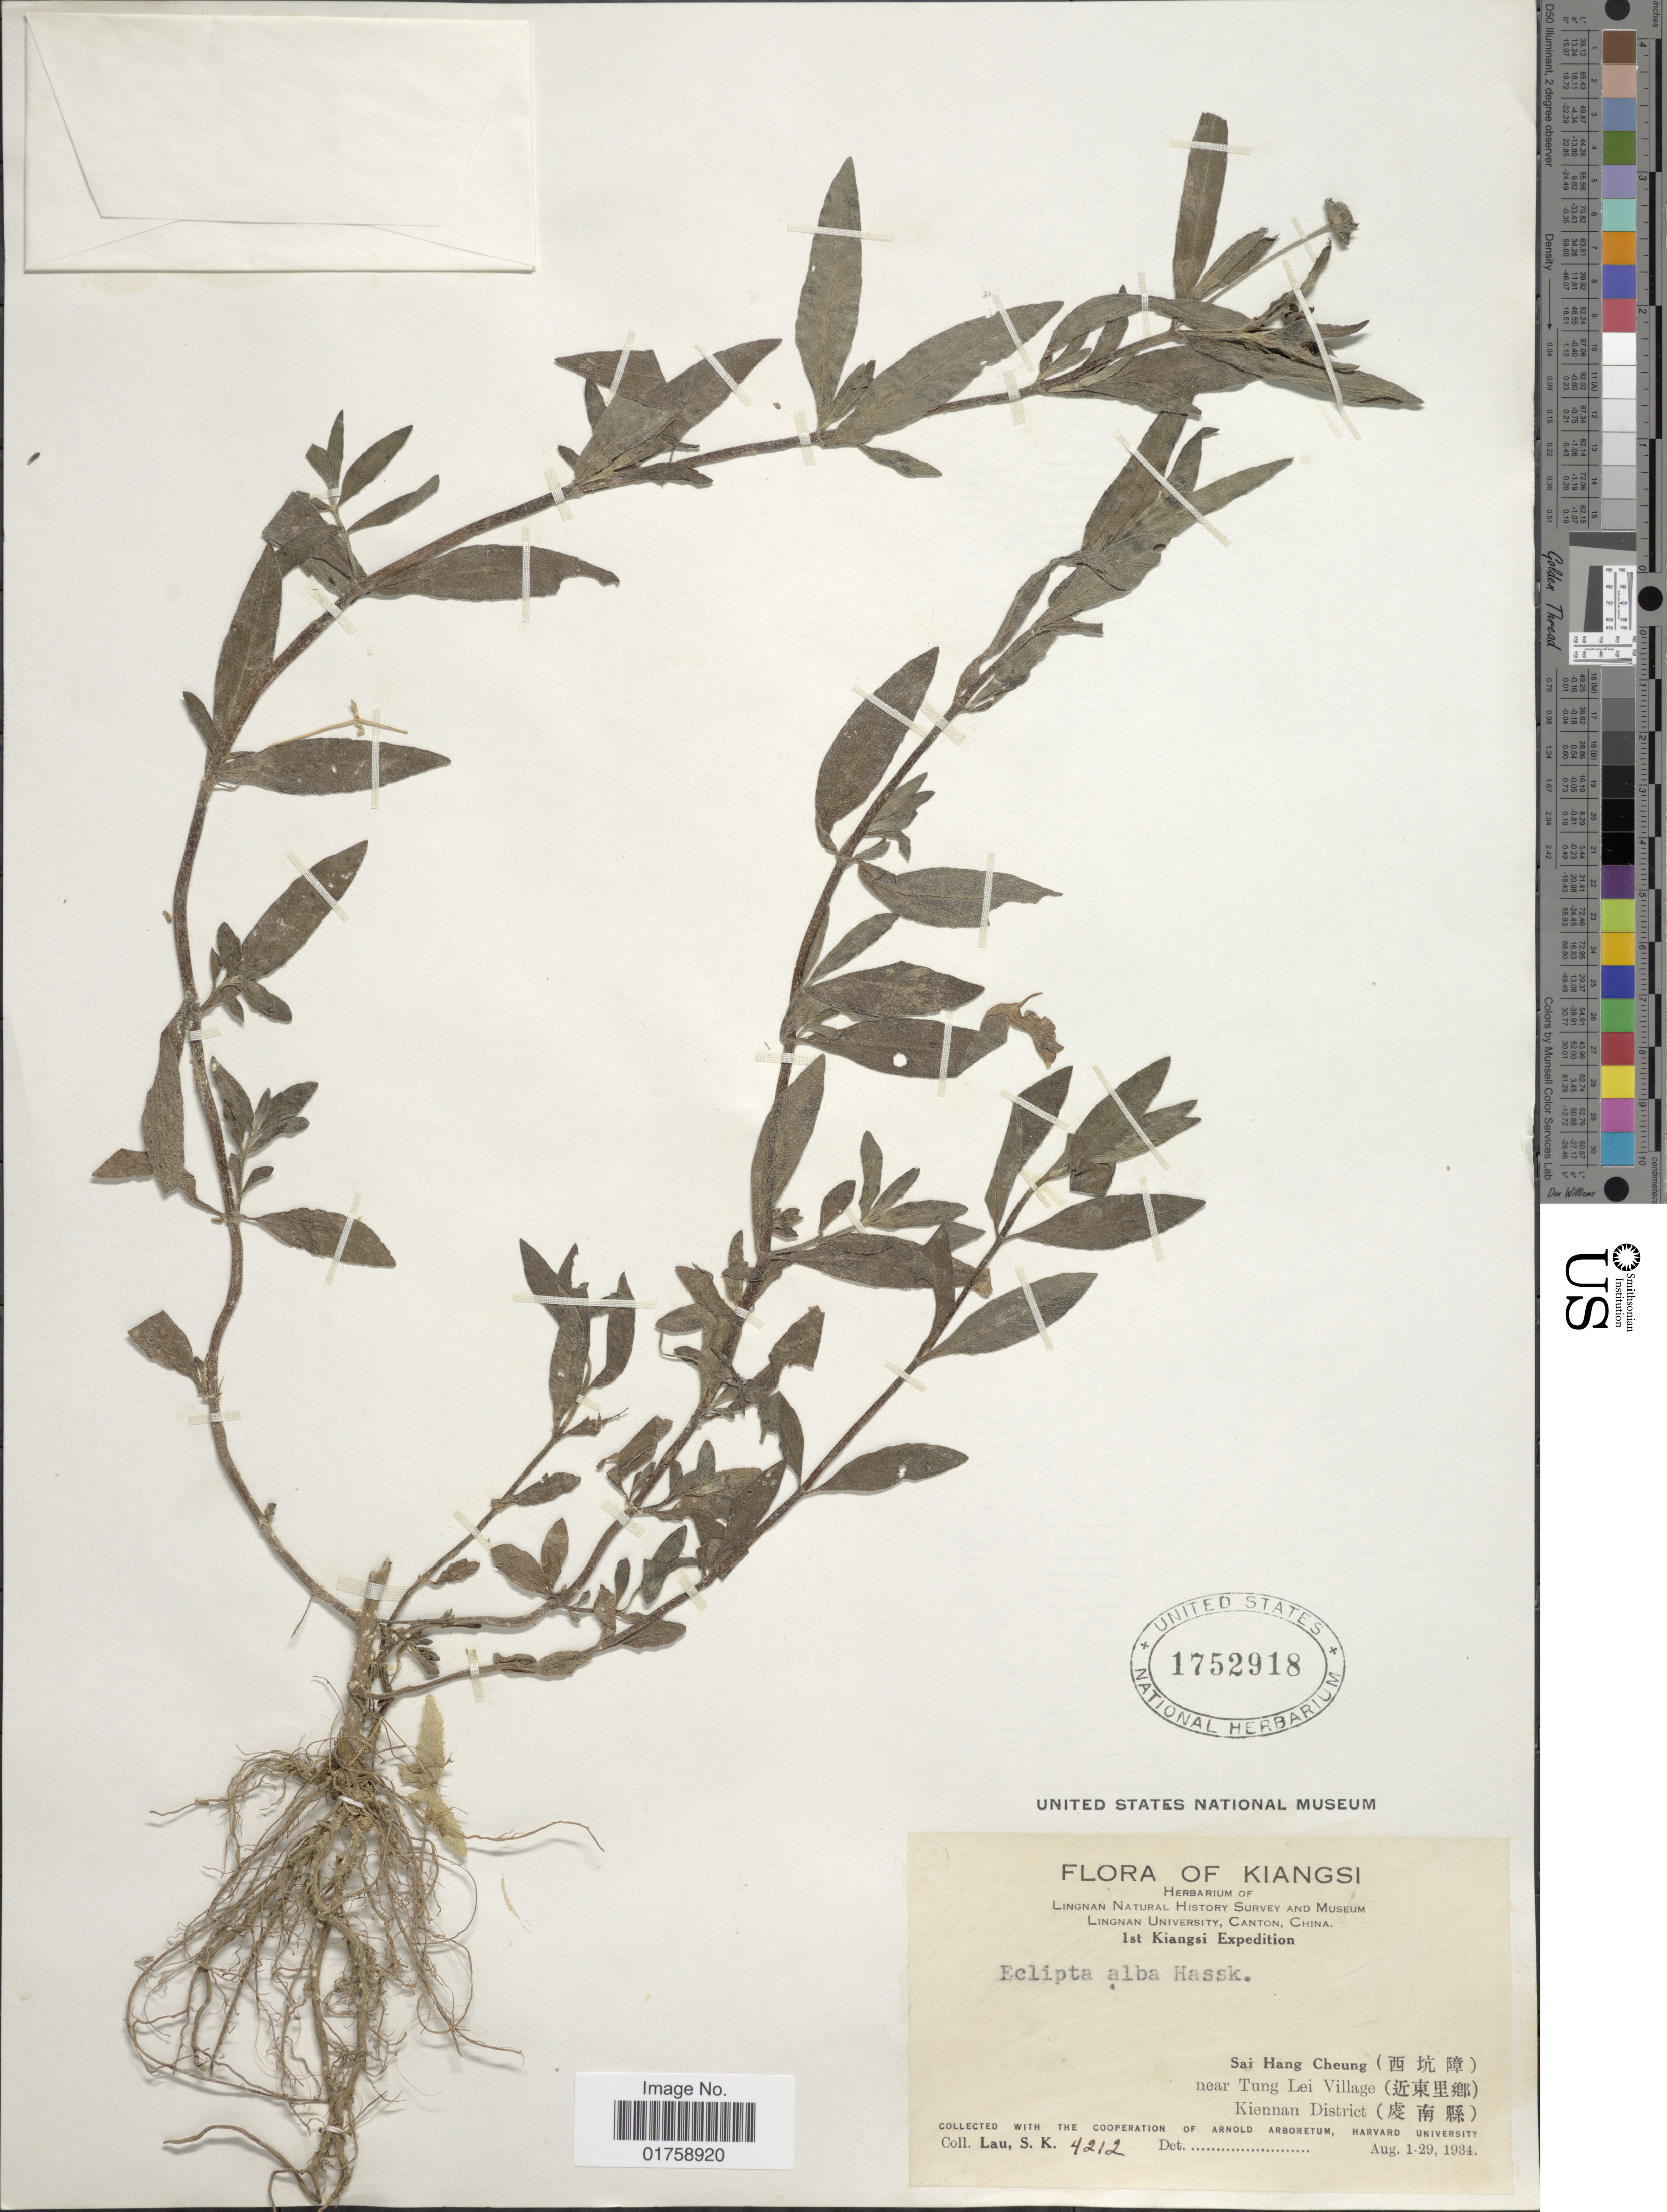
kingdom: Plantae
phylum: Tracheophyta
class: Magnoliopsida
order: Asterales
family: Asteraceae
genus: Eclipta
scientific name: Eclipta prostrata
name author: (L.) L.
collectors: S. K. Lau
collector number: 4212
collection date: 1934-08-01/1934-08-29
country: China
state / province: Jiangxi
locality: Kiangsi. Sai Hang Cheung. near Tung Lei Village. Kiennan District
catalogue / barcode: US 1752918